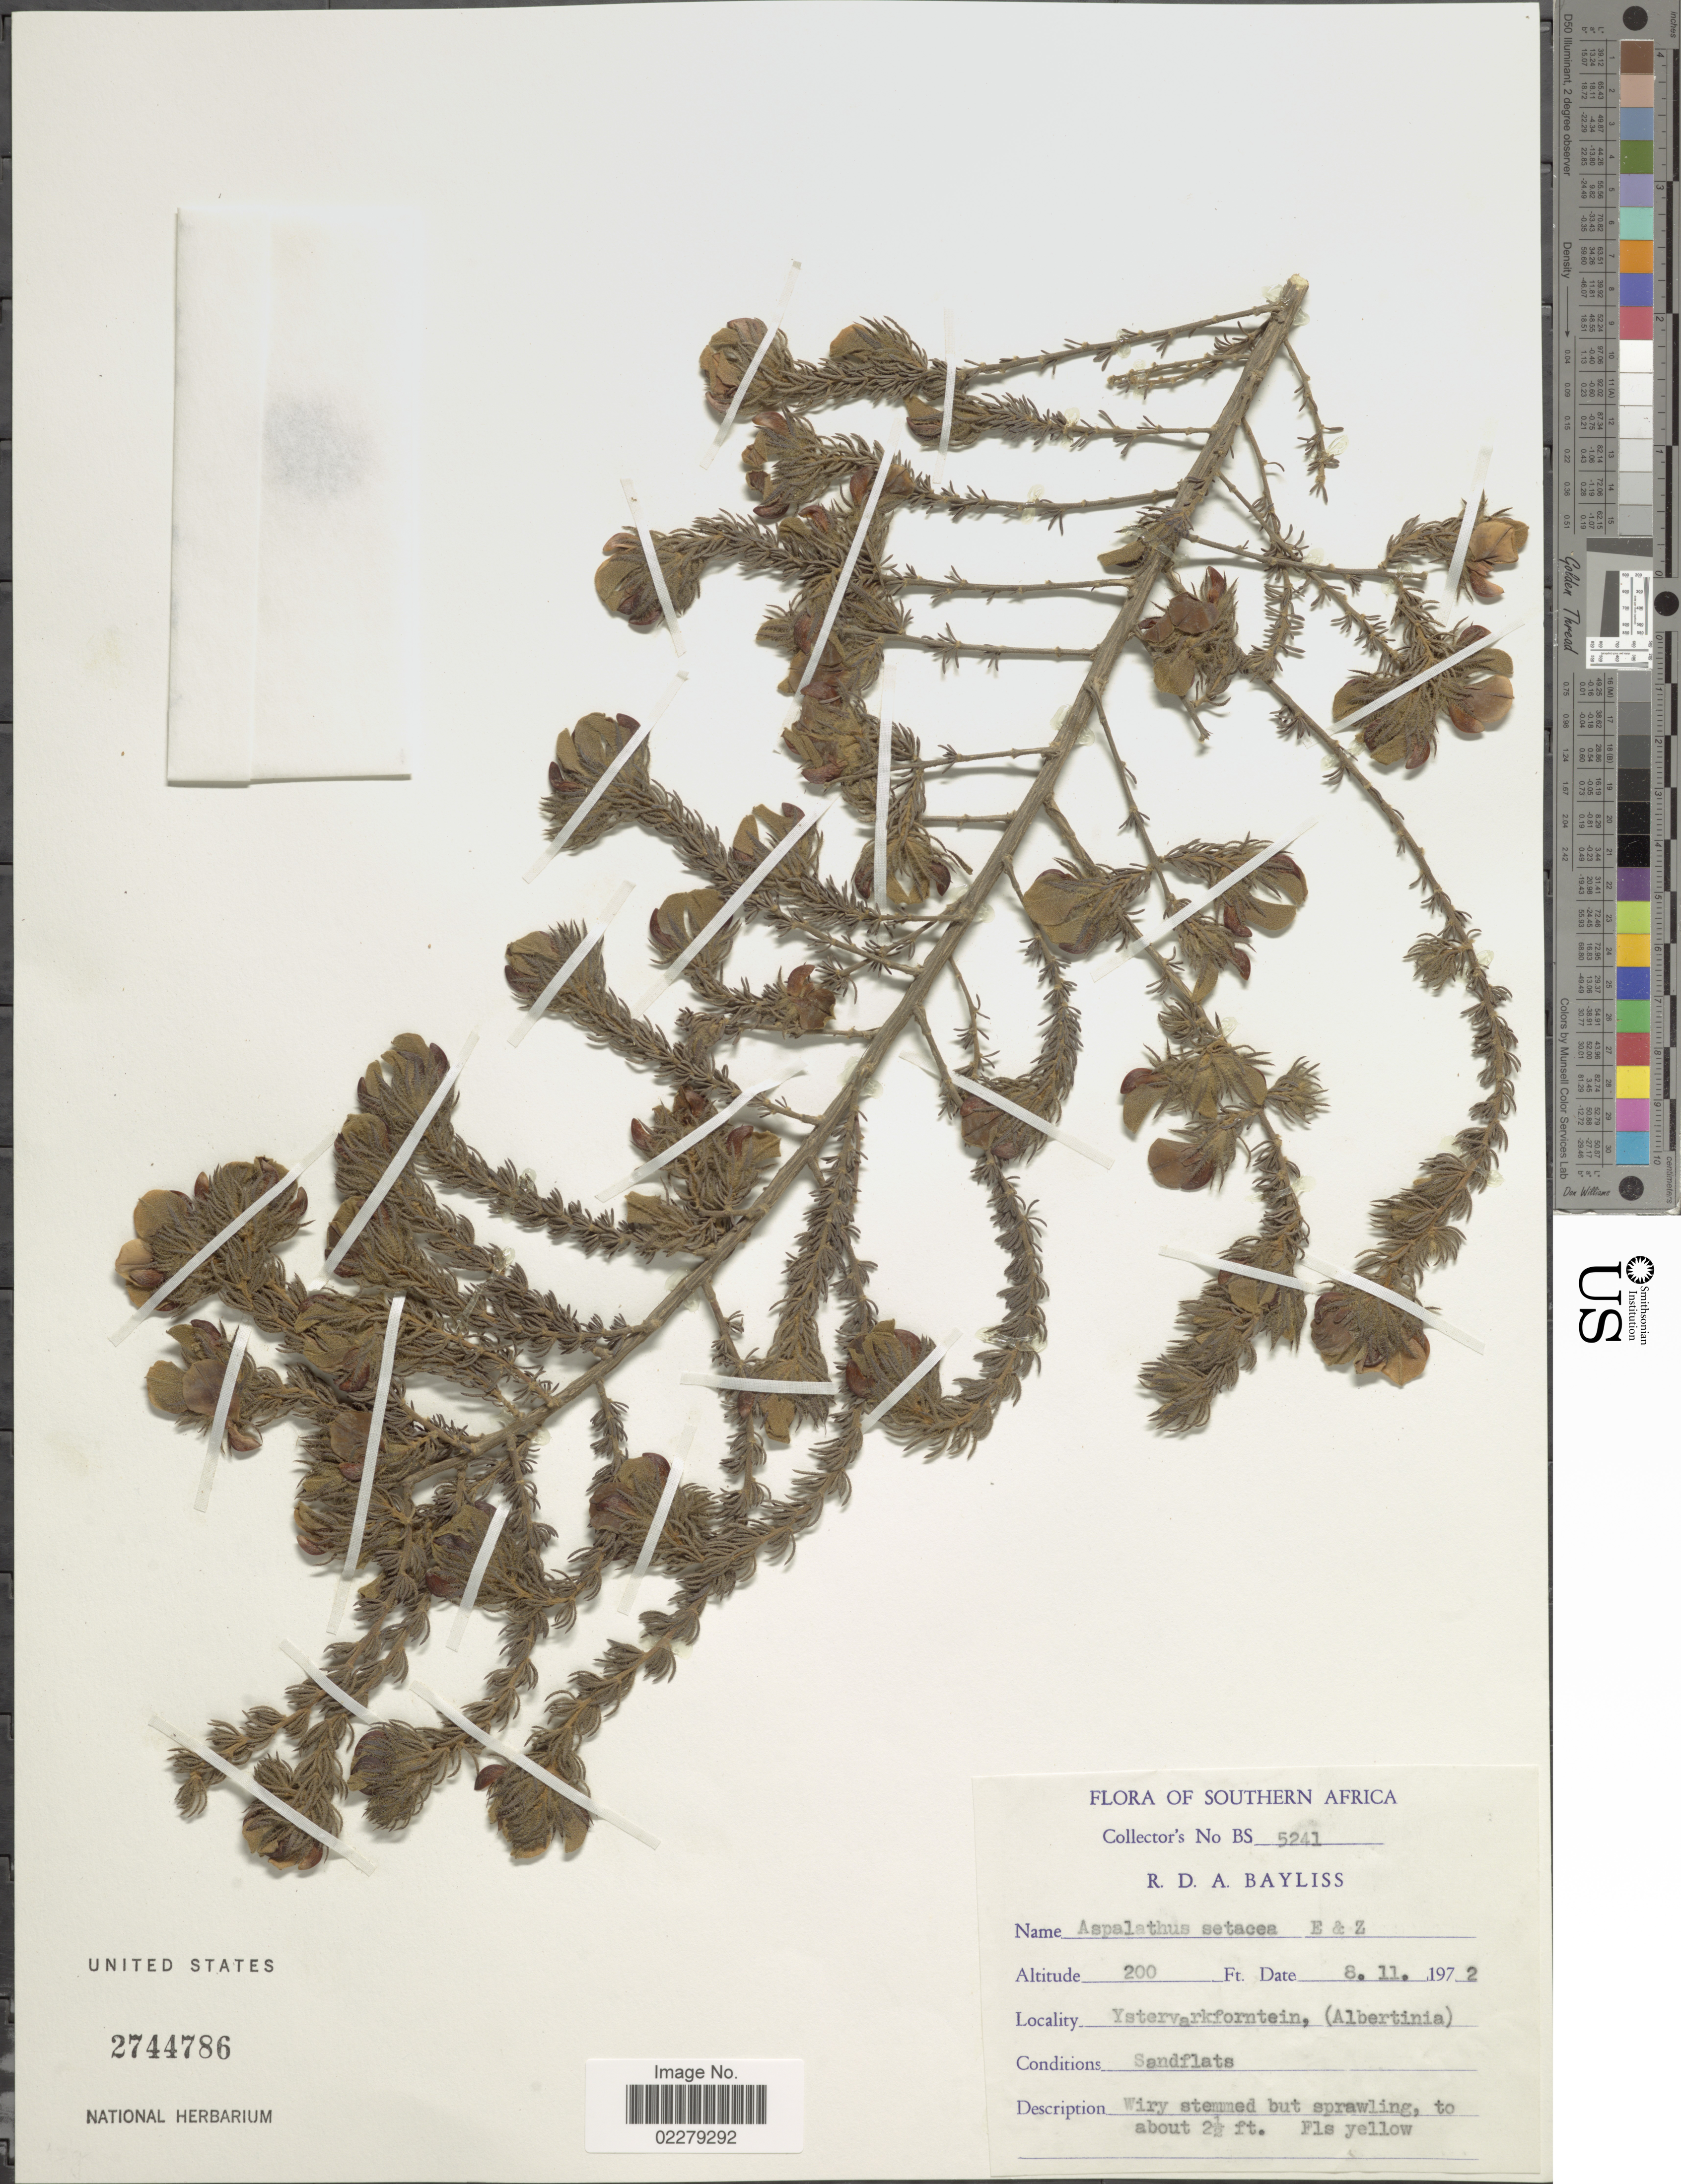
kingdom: Plantae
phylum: Tracheophyta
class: Magnoliopsida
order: Fabales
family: Fabaceae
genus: Aspalathus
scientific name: Aspalathus setacea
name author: Eckl. & Zeyh.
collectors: R. Bayliss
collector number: BS5241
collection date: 1972-11-08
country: South Africa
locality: Southern Africa. Ystervarkforntein, ( Albertinia)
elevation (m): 61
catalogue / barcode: US 2744786